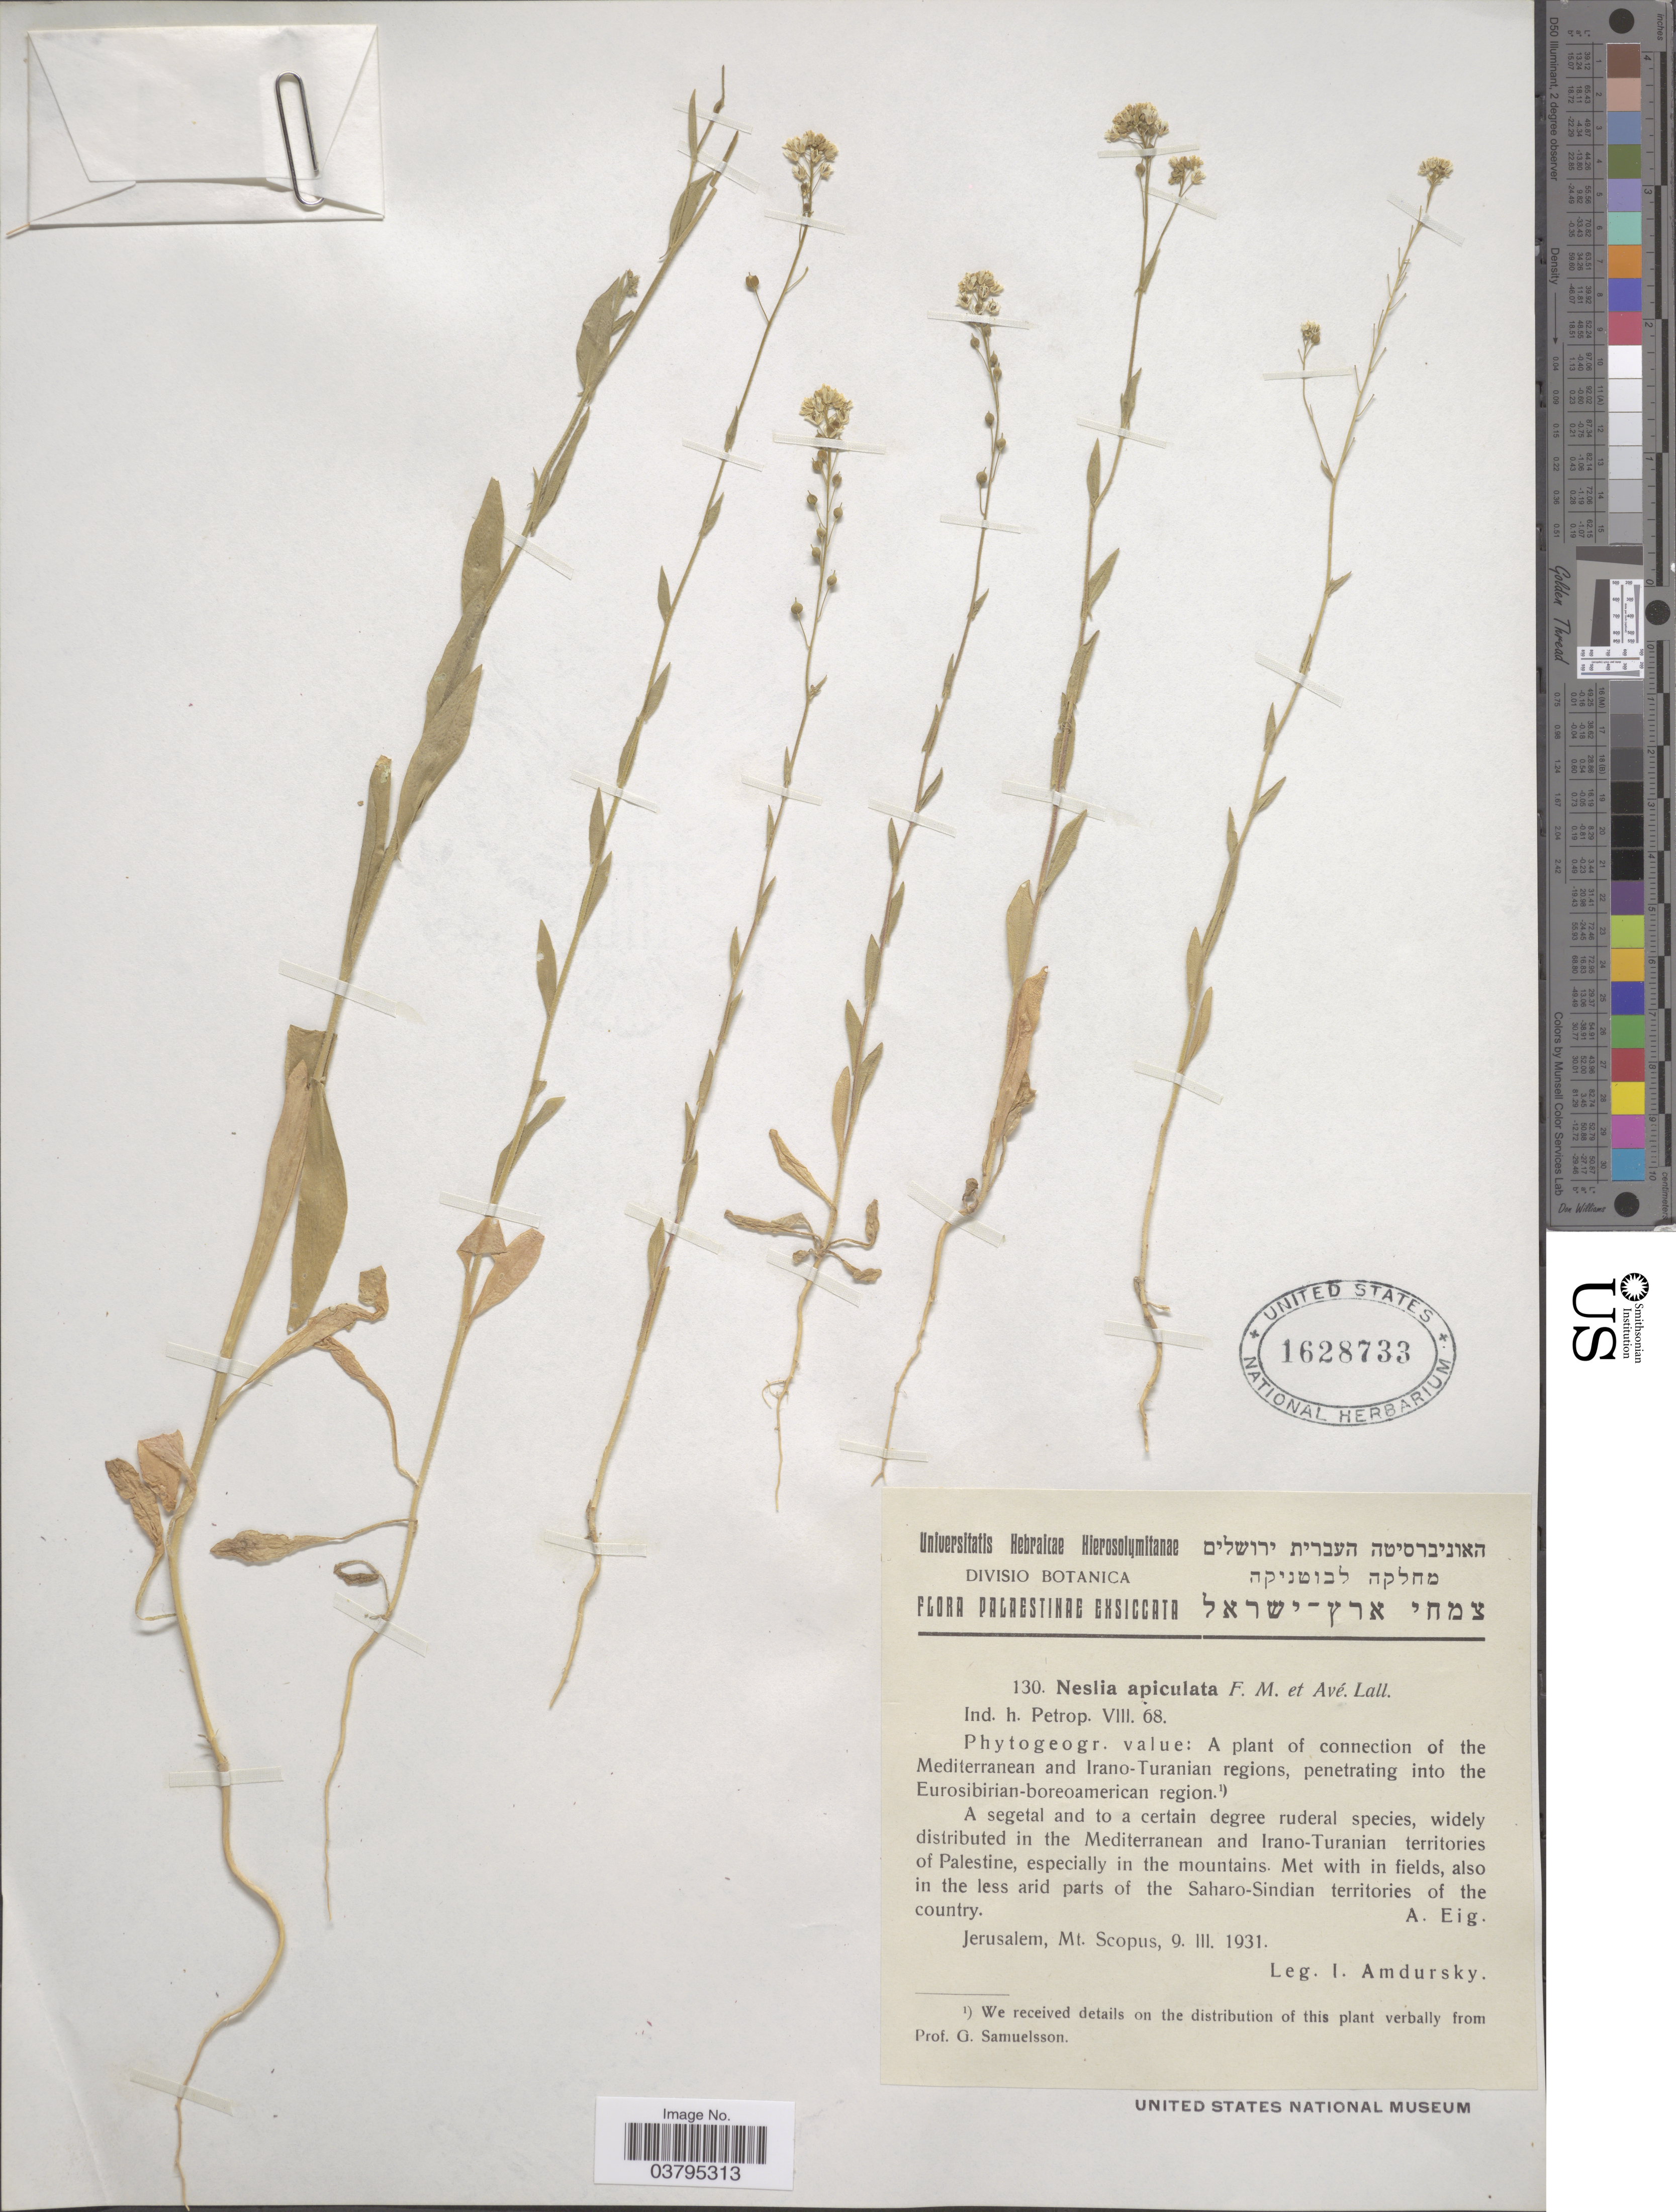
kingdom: Plantae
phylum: Tracheophyta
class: Magnoliopsida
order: Brassicales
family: Brassicaceae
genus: Neslia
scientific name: Neslia apiculata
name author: Fisch. et al.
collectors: I. Amdursky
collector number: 130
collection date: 1931-03-09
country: Israel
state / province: Jerusalem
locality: Palestinae. Mt. Scopus.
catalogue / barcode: US 1628733